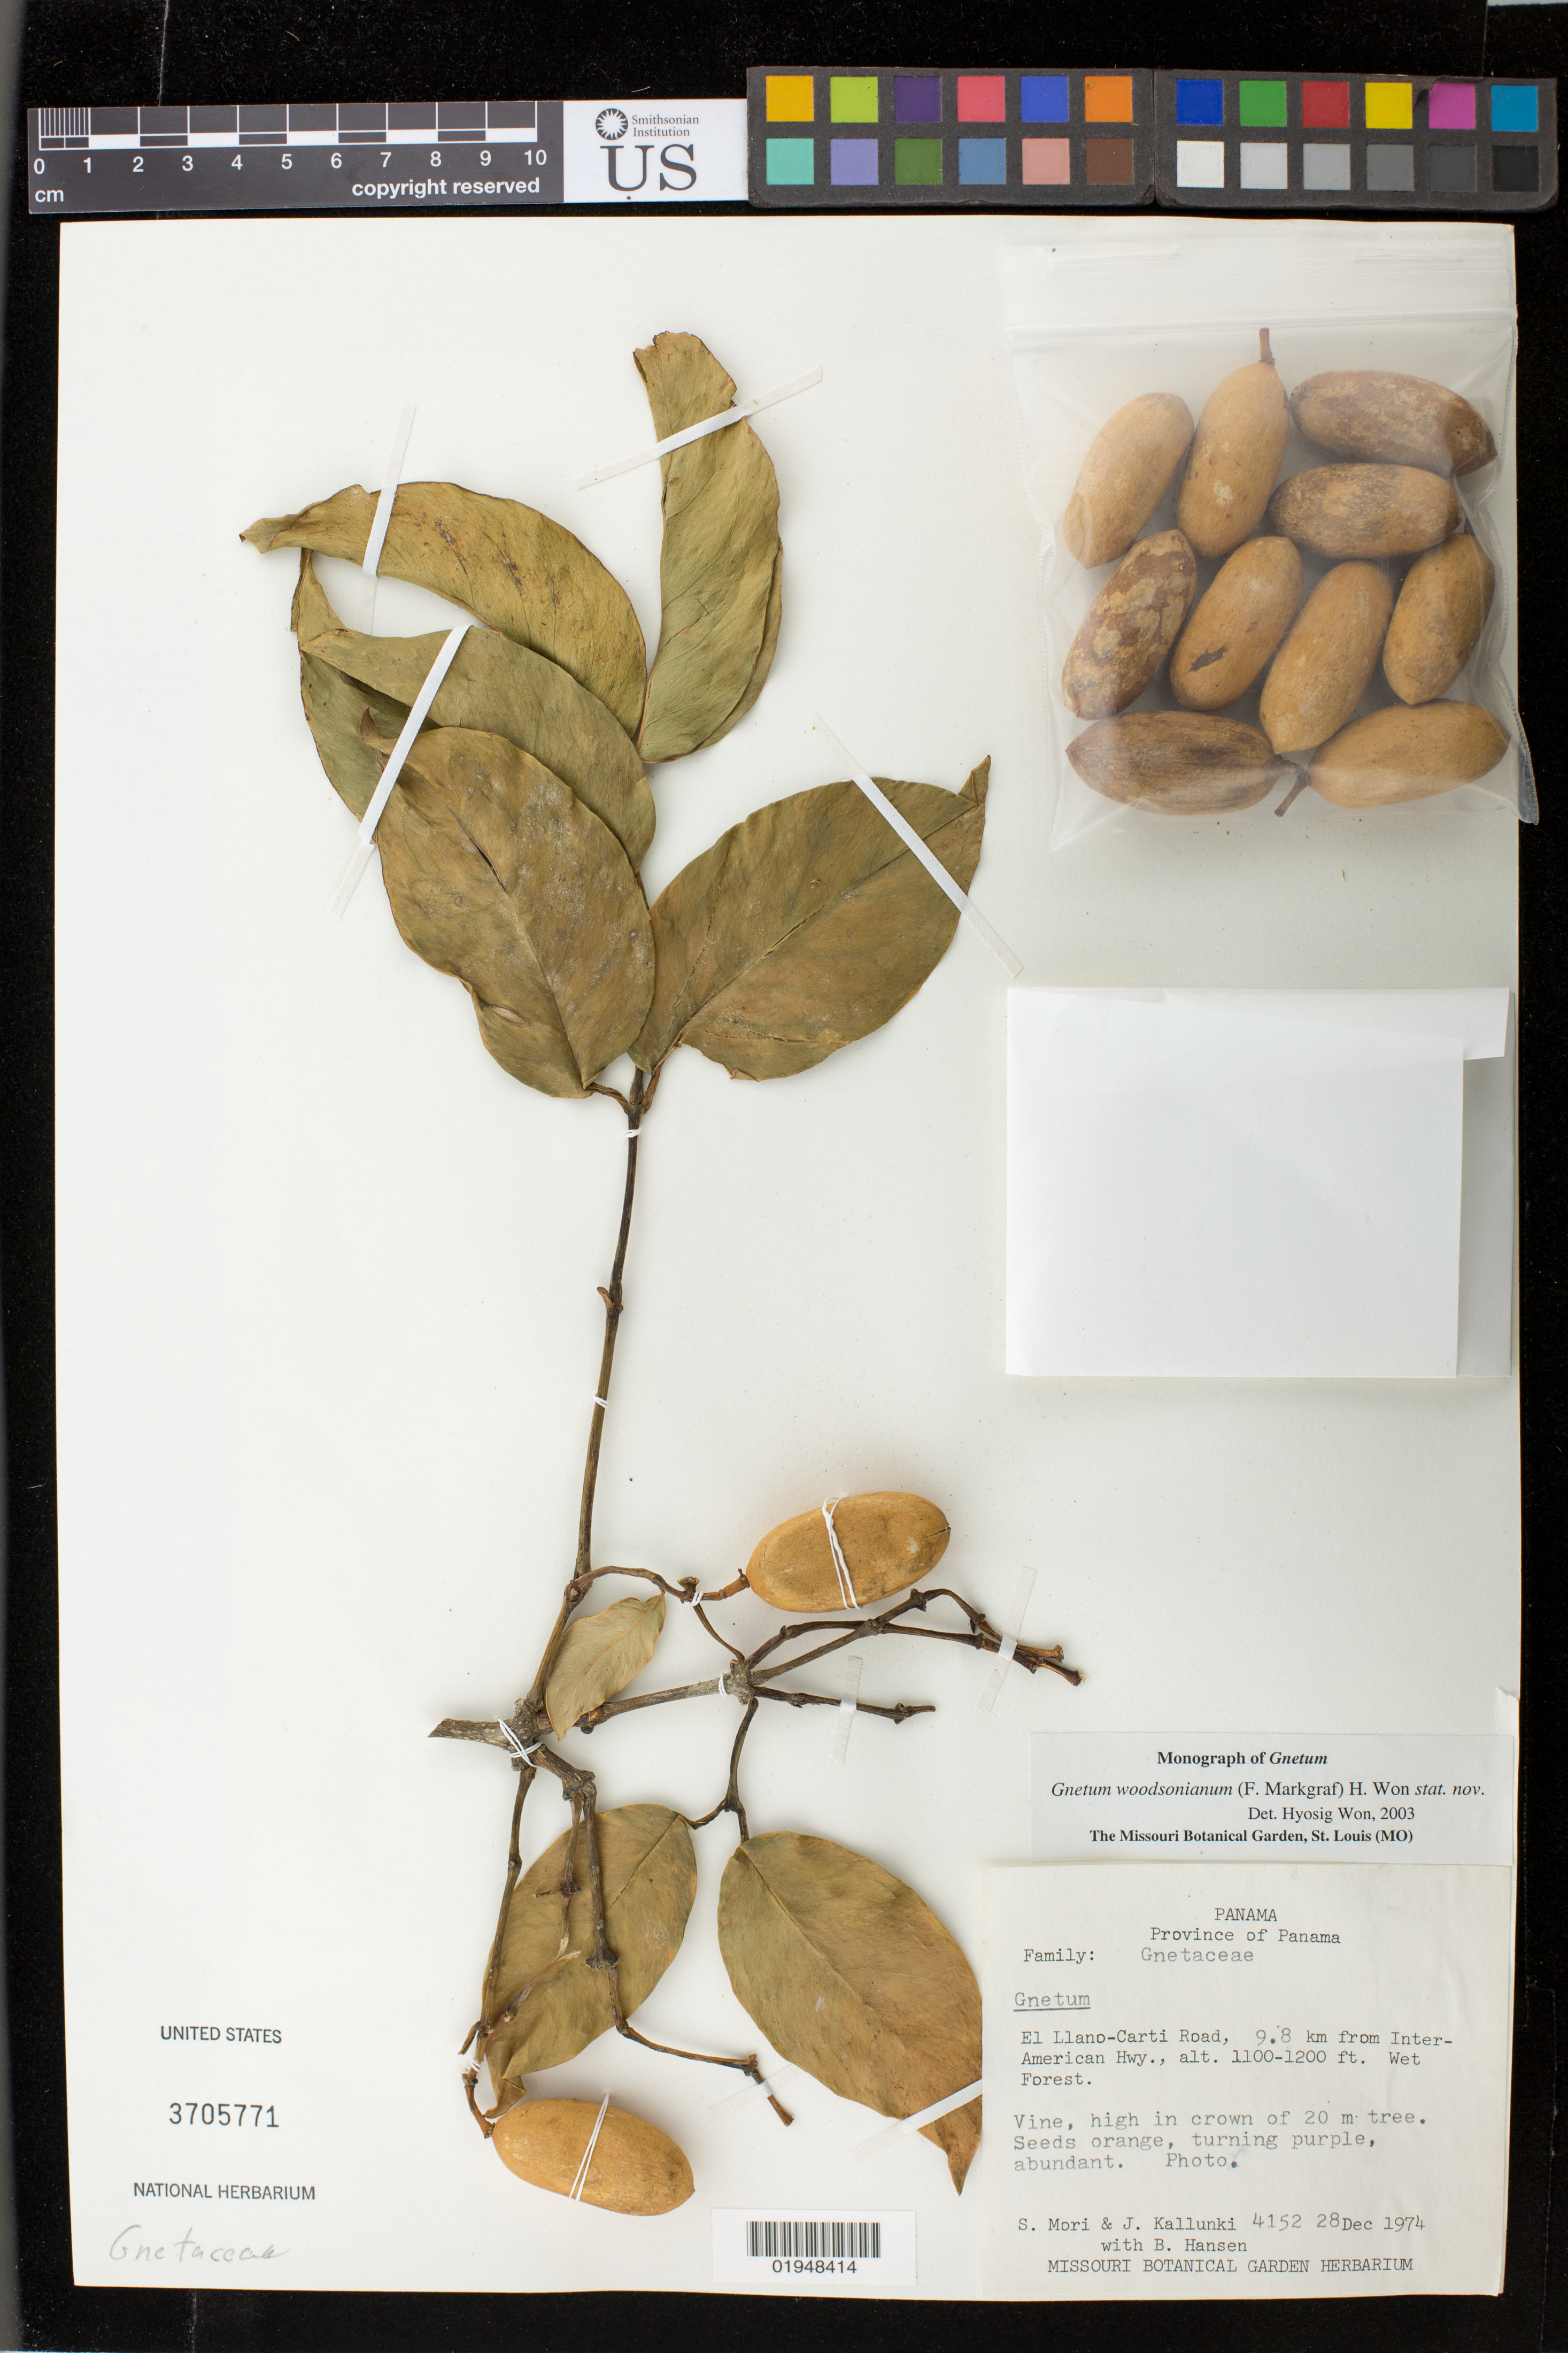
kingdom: Plantae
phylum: Tracheophyta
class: Gnetopsida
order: Gnetales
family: Gnetaceae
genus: Gnetum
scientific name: Gnetum woodsonianum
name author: (F. Markgraf) Won, H.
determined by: Won, H.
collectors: S. Mori, J. Kallunki & B. Hansen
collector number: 4152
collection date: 1974-12-28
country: Panama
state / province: Panamá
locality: El Llano-Carti Road, 9.8 km from Inter-American Hwy.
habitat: Wet forest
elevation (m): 1100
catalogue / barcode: US 3705771